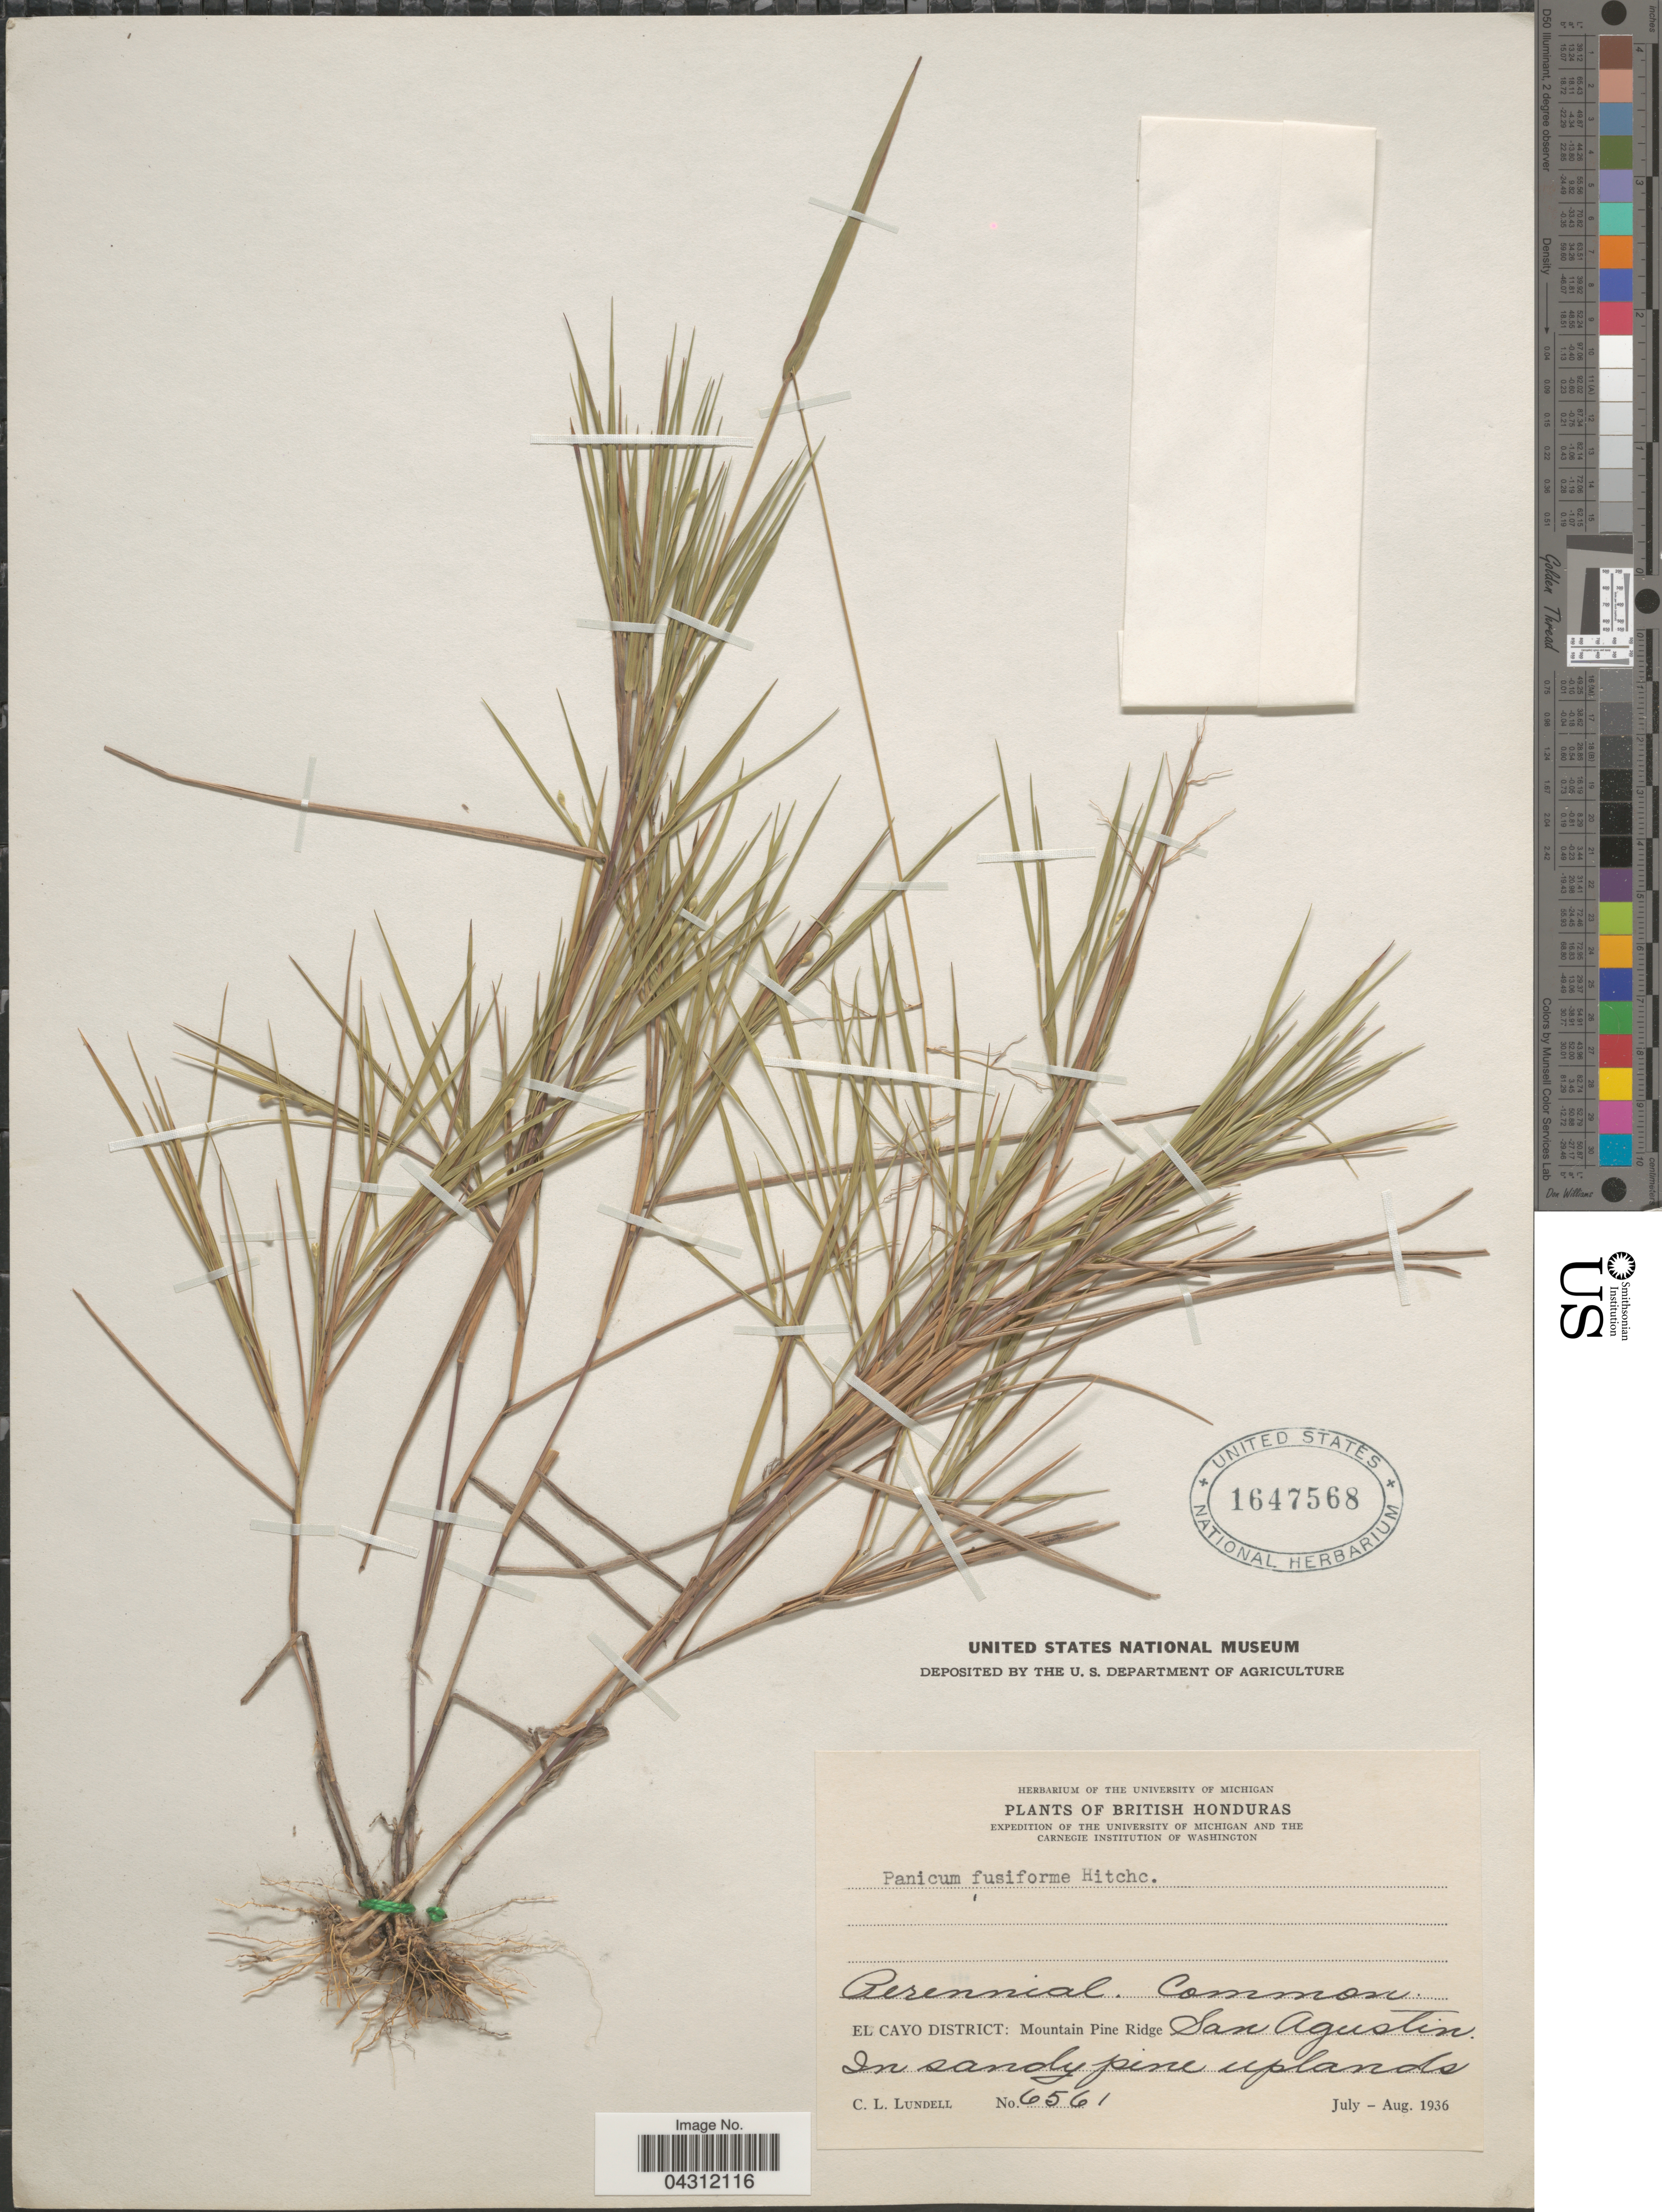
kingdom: Plantae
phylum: Tracheophyta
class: Liliopsida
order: Poales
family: Poaceae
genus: Dichanthelium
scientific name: Dichanthelium aciculare var. ramosum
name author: (Griseb.) Davidse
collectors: C. L. Lundell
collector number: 6561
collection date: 1936-07/1936-08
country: Belize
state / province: Cayo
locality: British Honduras. Expedition Of The University Of Michigan And The Carnegie Institution of Washington. El Cayo District: Mountain Pine Ridge San Agustin. In sandy pine uplands.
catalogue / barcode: US 1647568